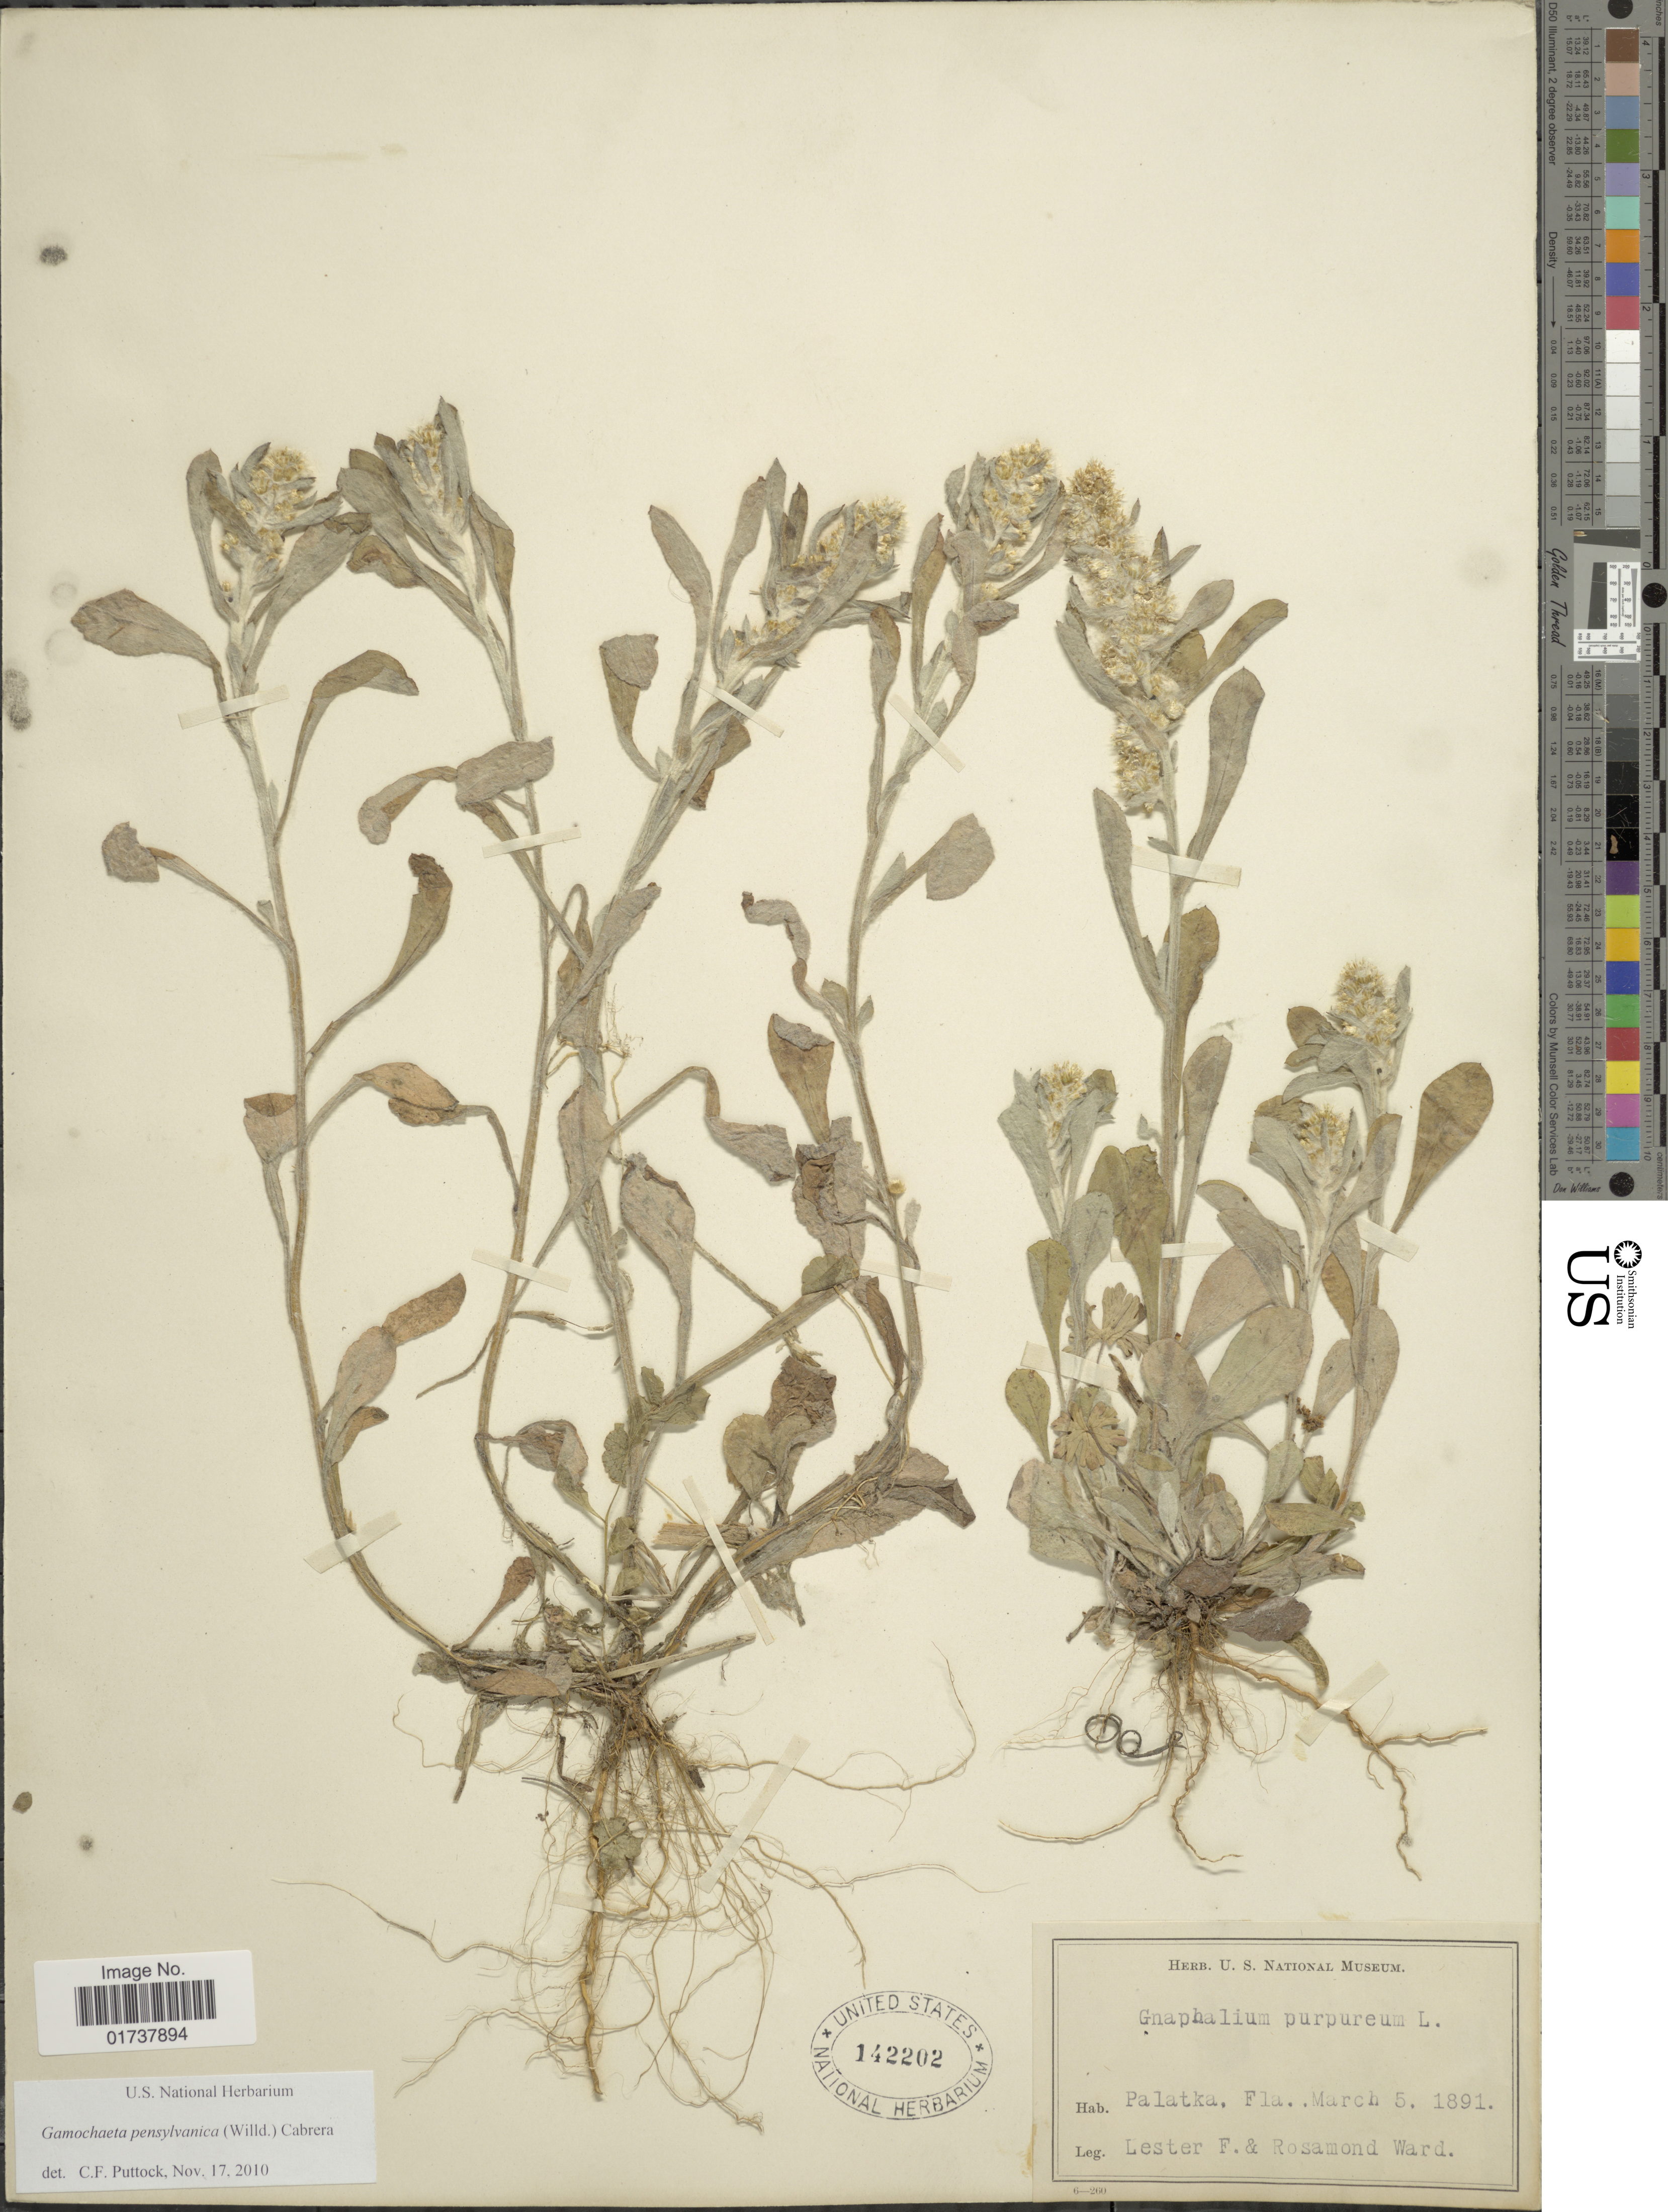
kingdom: Plantae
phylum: Tracheophyta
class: Magnoliopsida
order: Asterales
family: Asteraceae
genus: Gamochaeta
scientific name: Gamochaeta pensylvanica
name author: (Willd.) Cabrera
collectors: L. F. Ward & R. Ward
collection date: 1891-03-05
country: United States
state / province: Florida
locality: Palatka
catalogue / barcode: US 142202